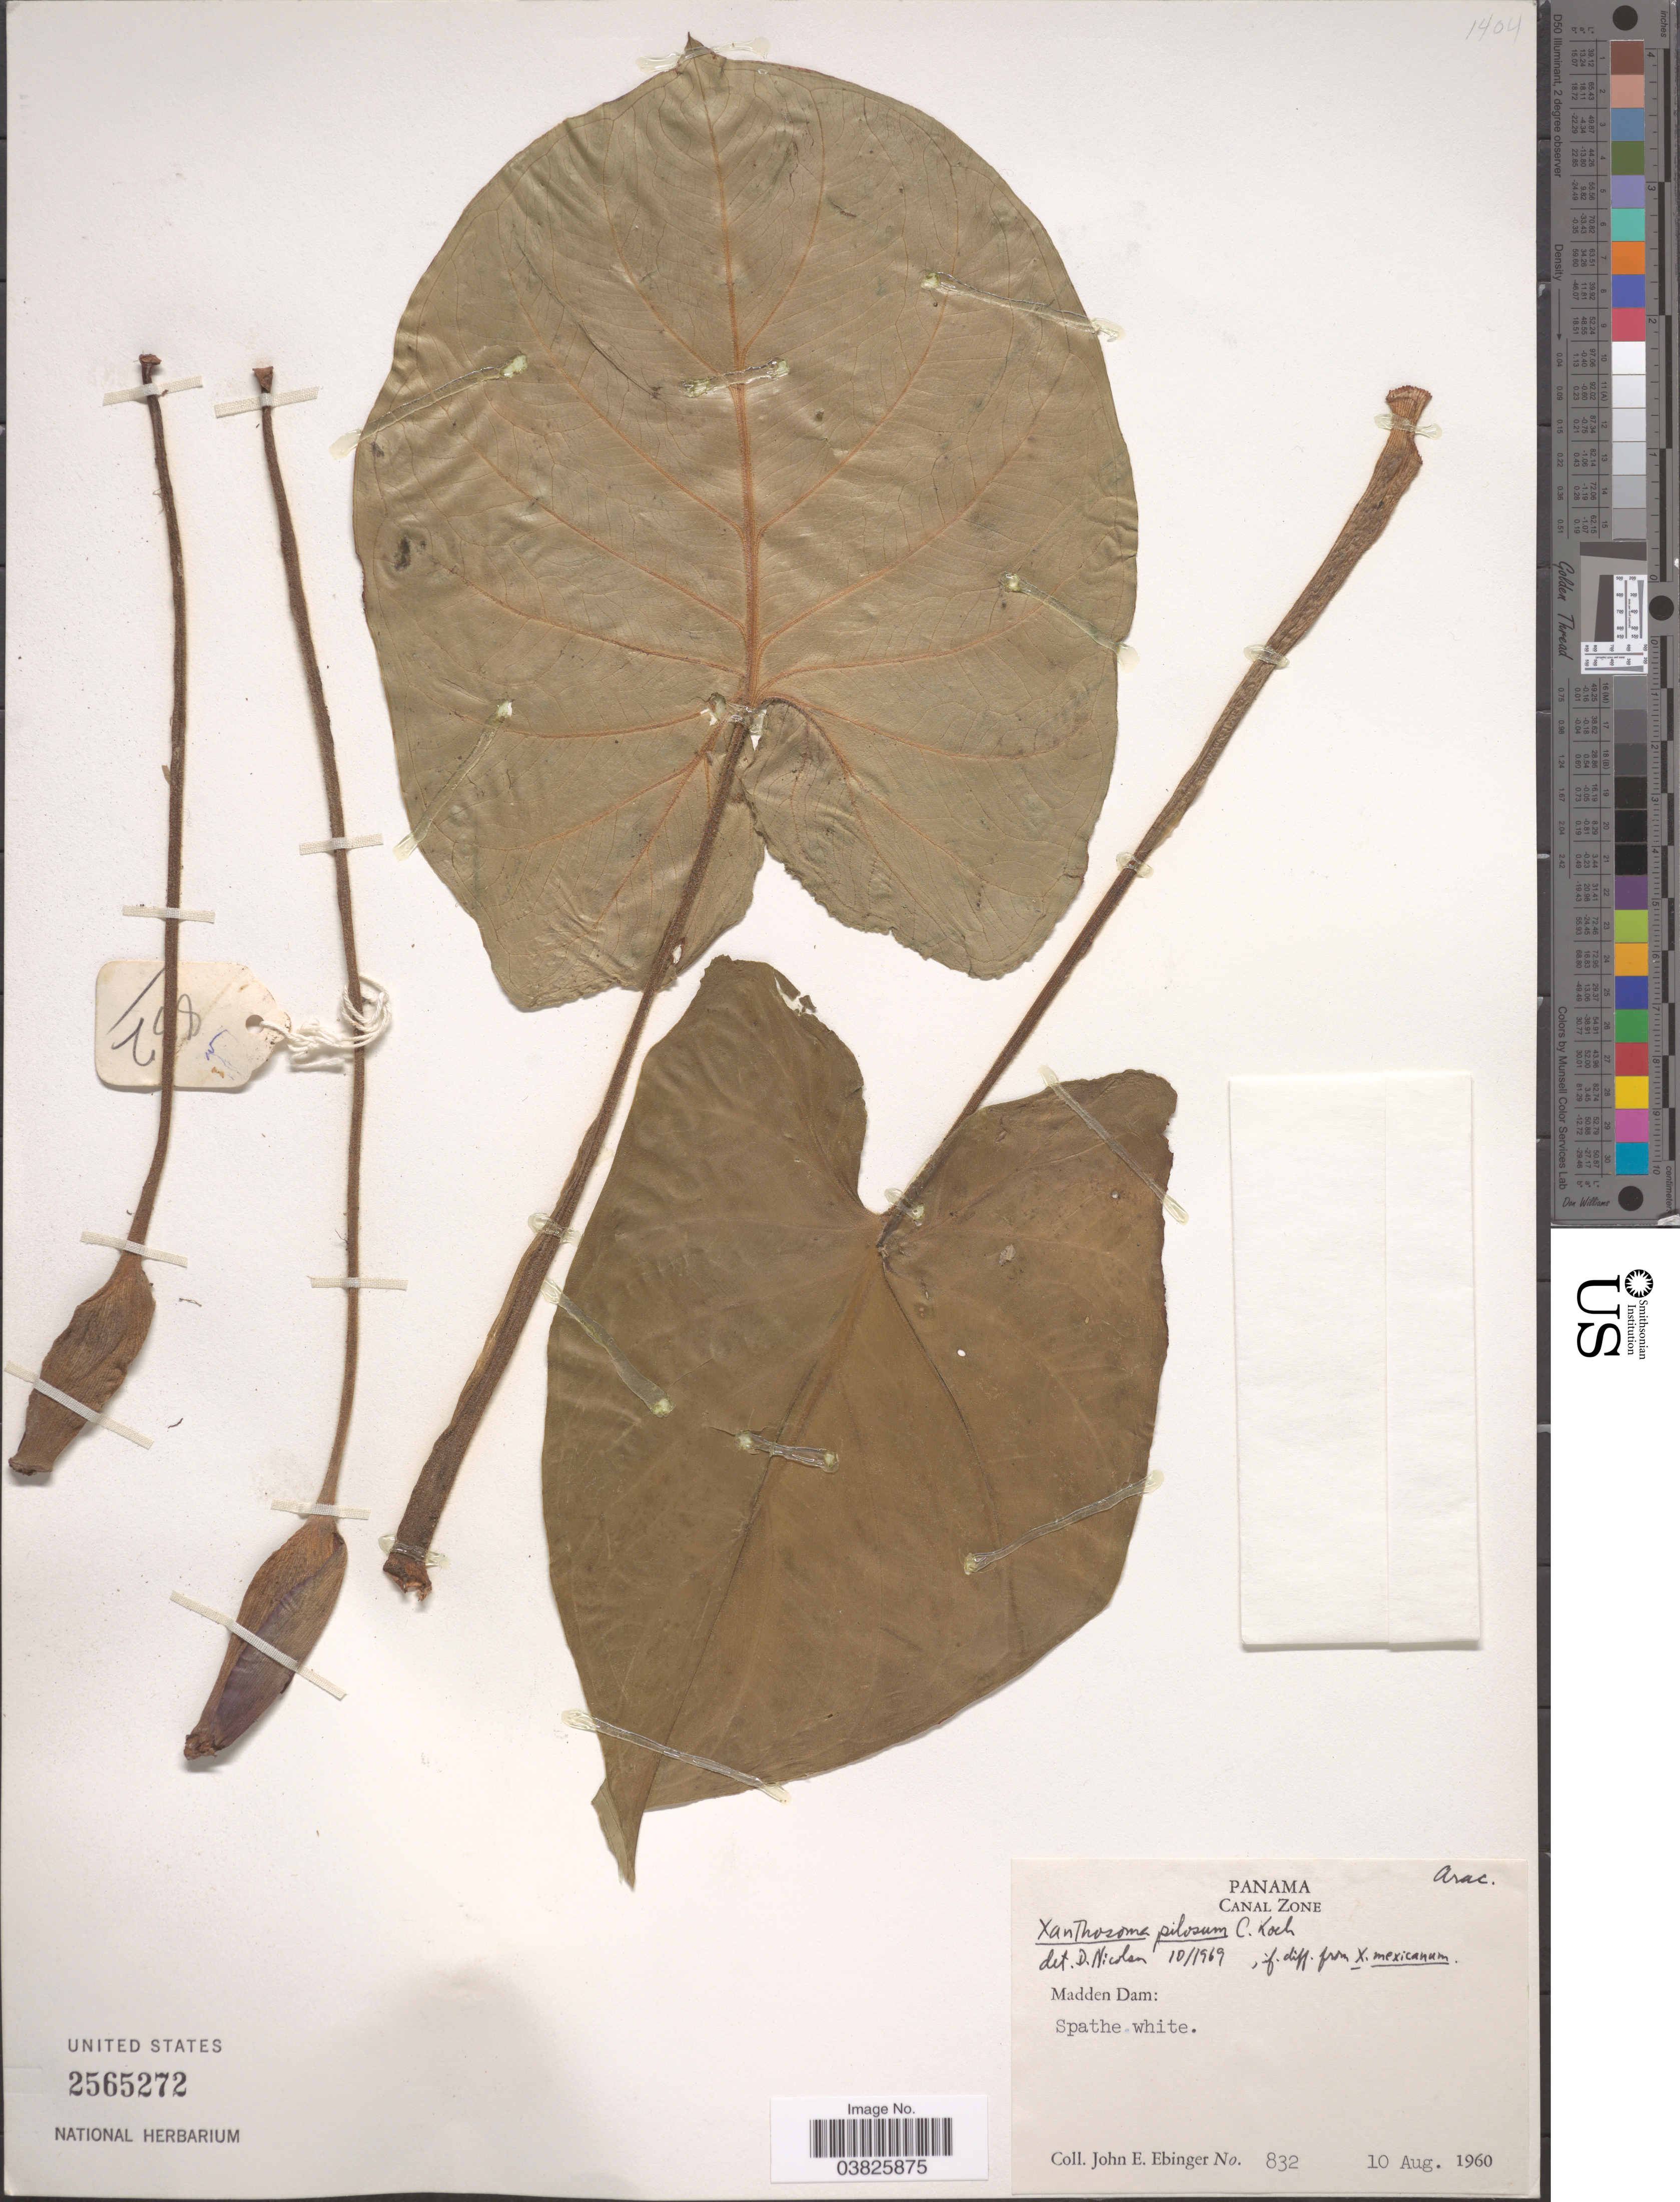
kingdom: Plantae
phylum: Tracheophyta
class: Liliopsida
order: Alismatales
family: Araceae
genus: Xanthosoma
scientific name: Xanthosoma pilosum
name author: K. Koch & Augustin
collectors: J. Ebinger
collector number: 832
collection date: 1960-08-10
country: Panama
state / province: Colón / Panamá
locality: Canal Zone. Madden Dam.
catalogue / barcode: US 2565272